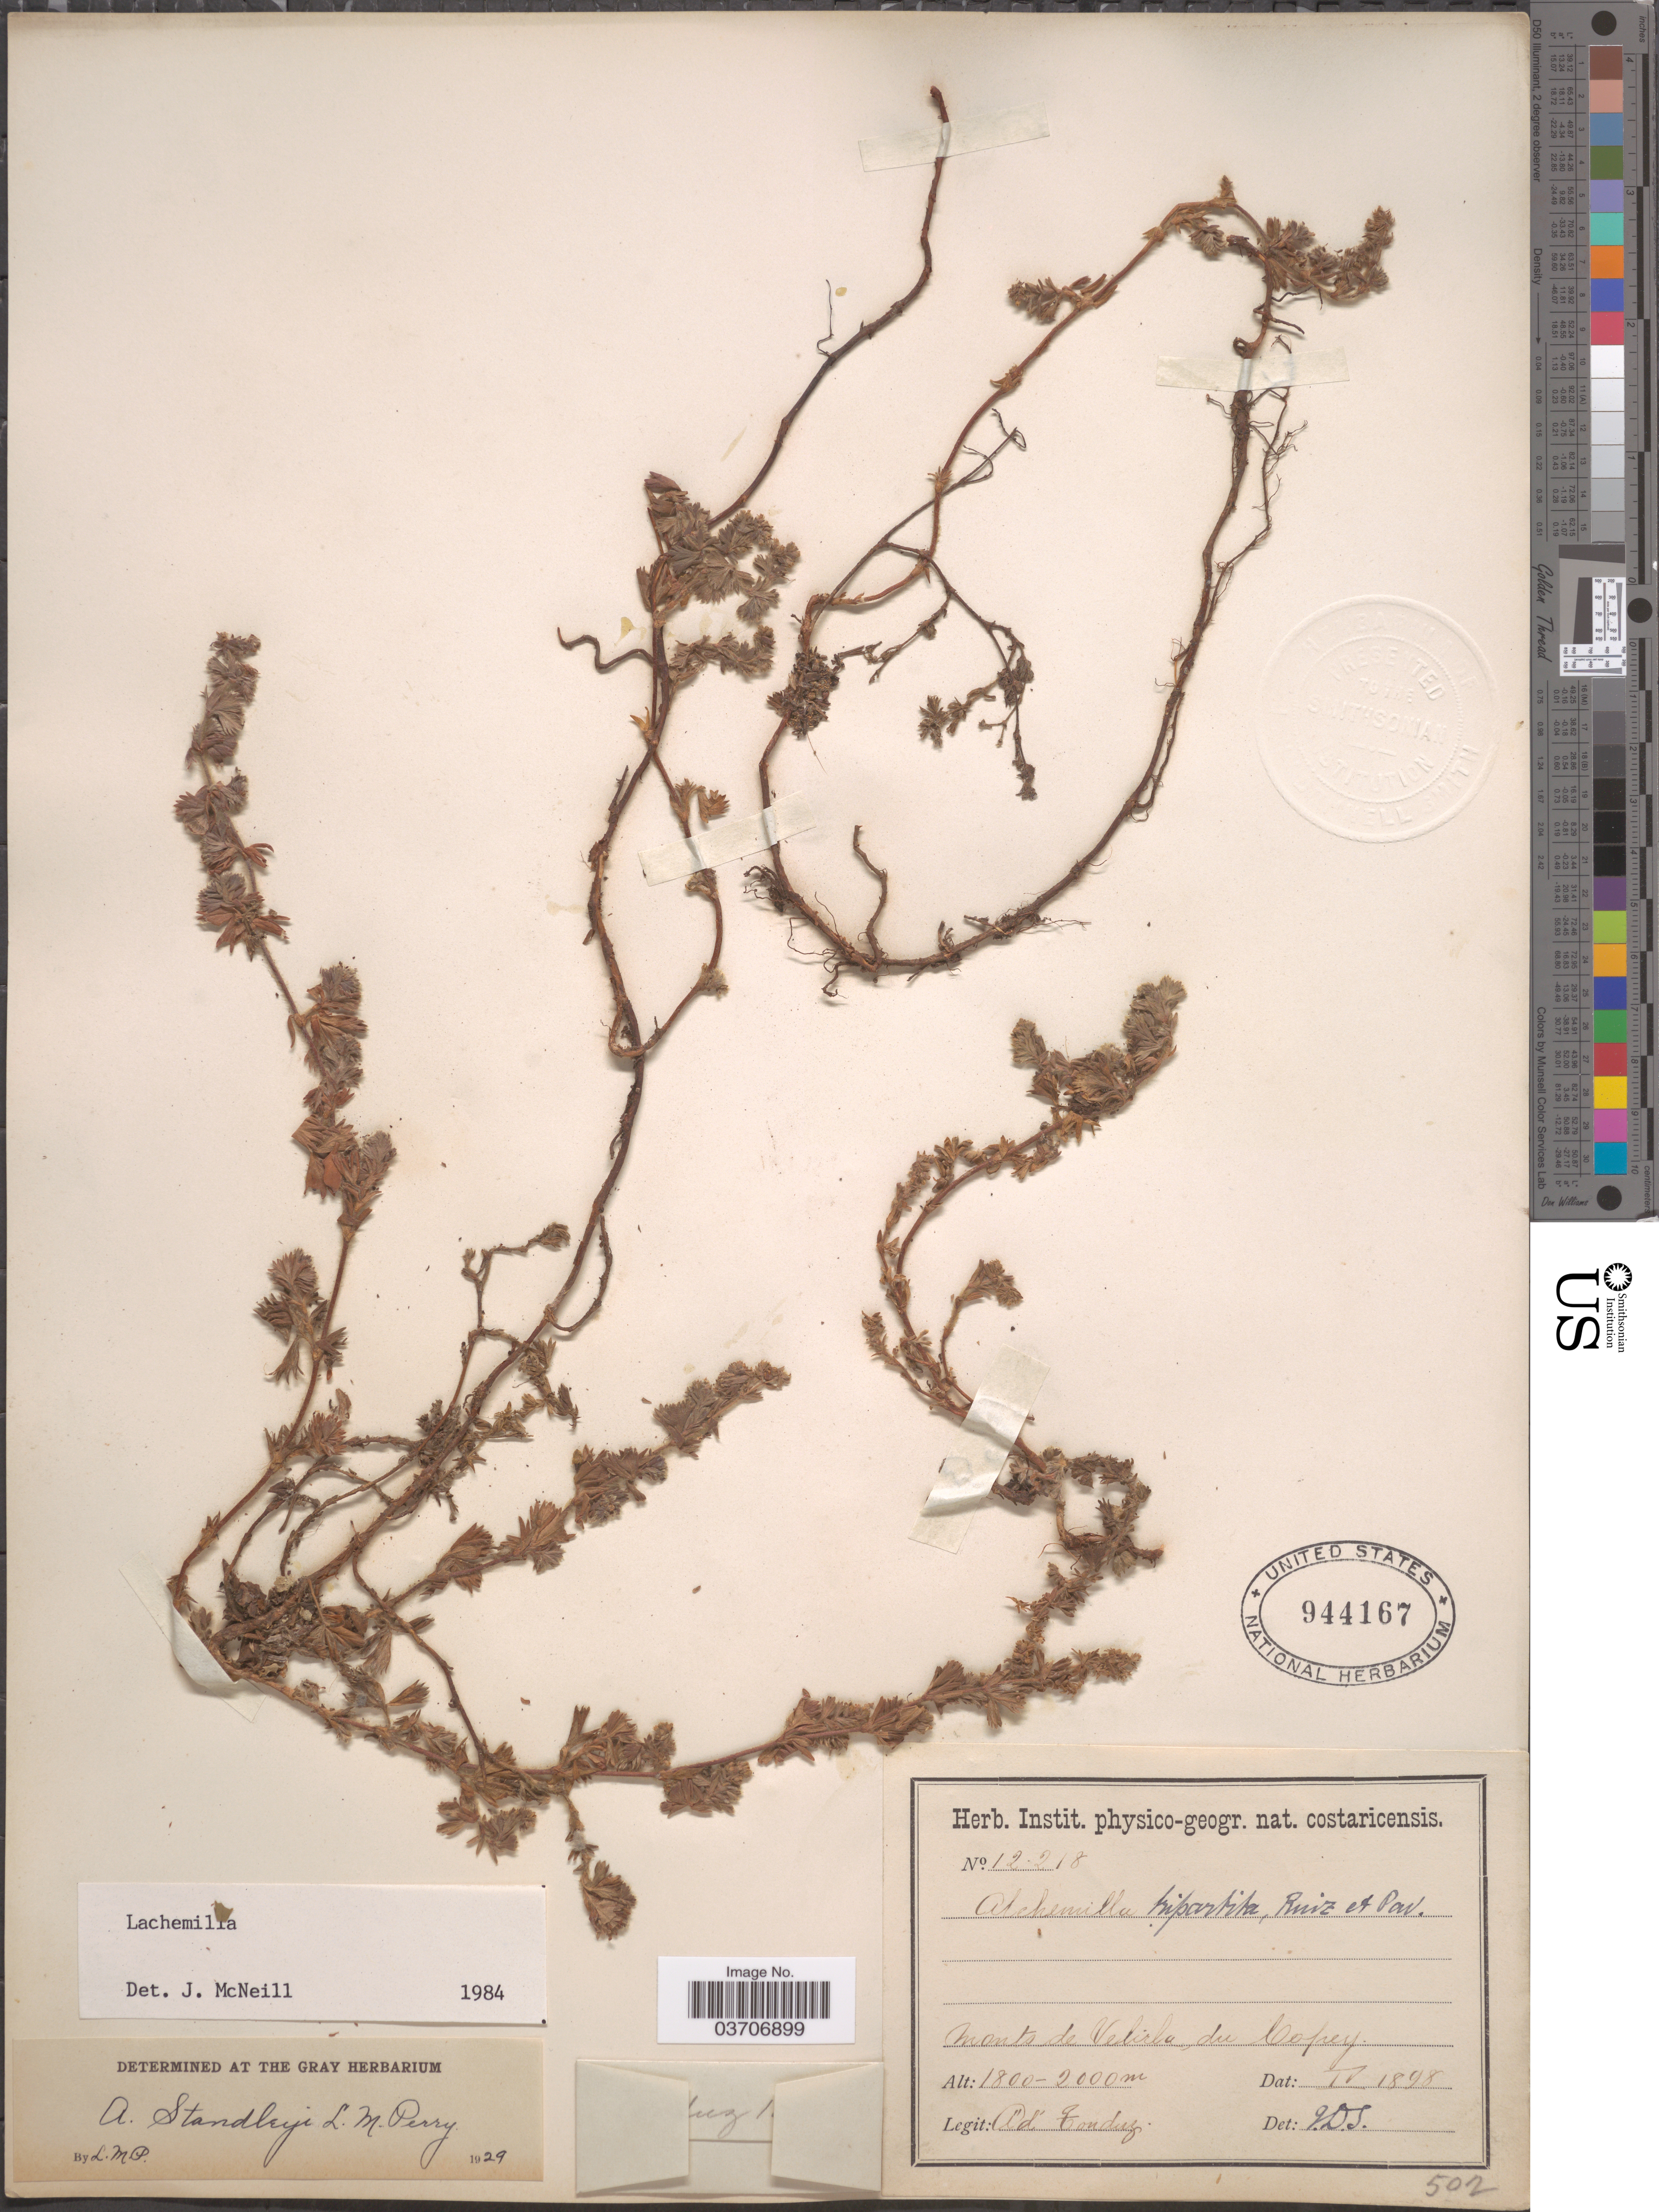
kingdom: Plantae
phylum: Tracheophyta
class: Magnoliopsida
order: Rosales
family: Rosaceae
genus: Lachemilla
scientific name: Lachemilla sp.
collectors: A. Tonduz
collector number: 12218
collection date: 1898-04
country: Costa Rica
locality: Monts de Velirla, du Copey.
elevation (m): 1800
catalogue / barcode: US 944167